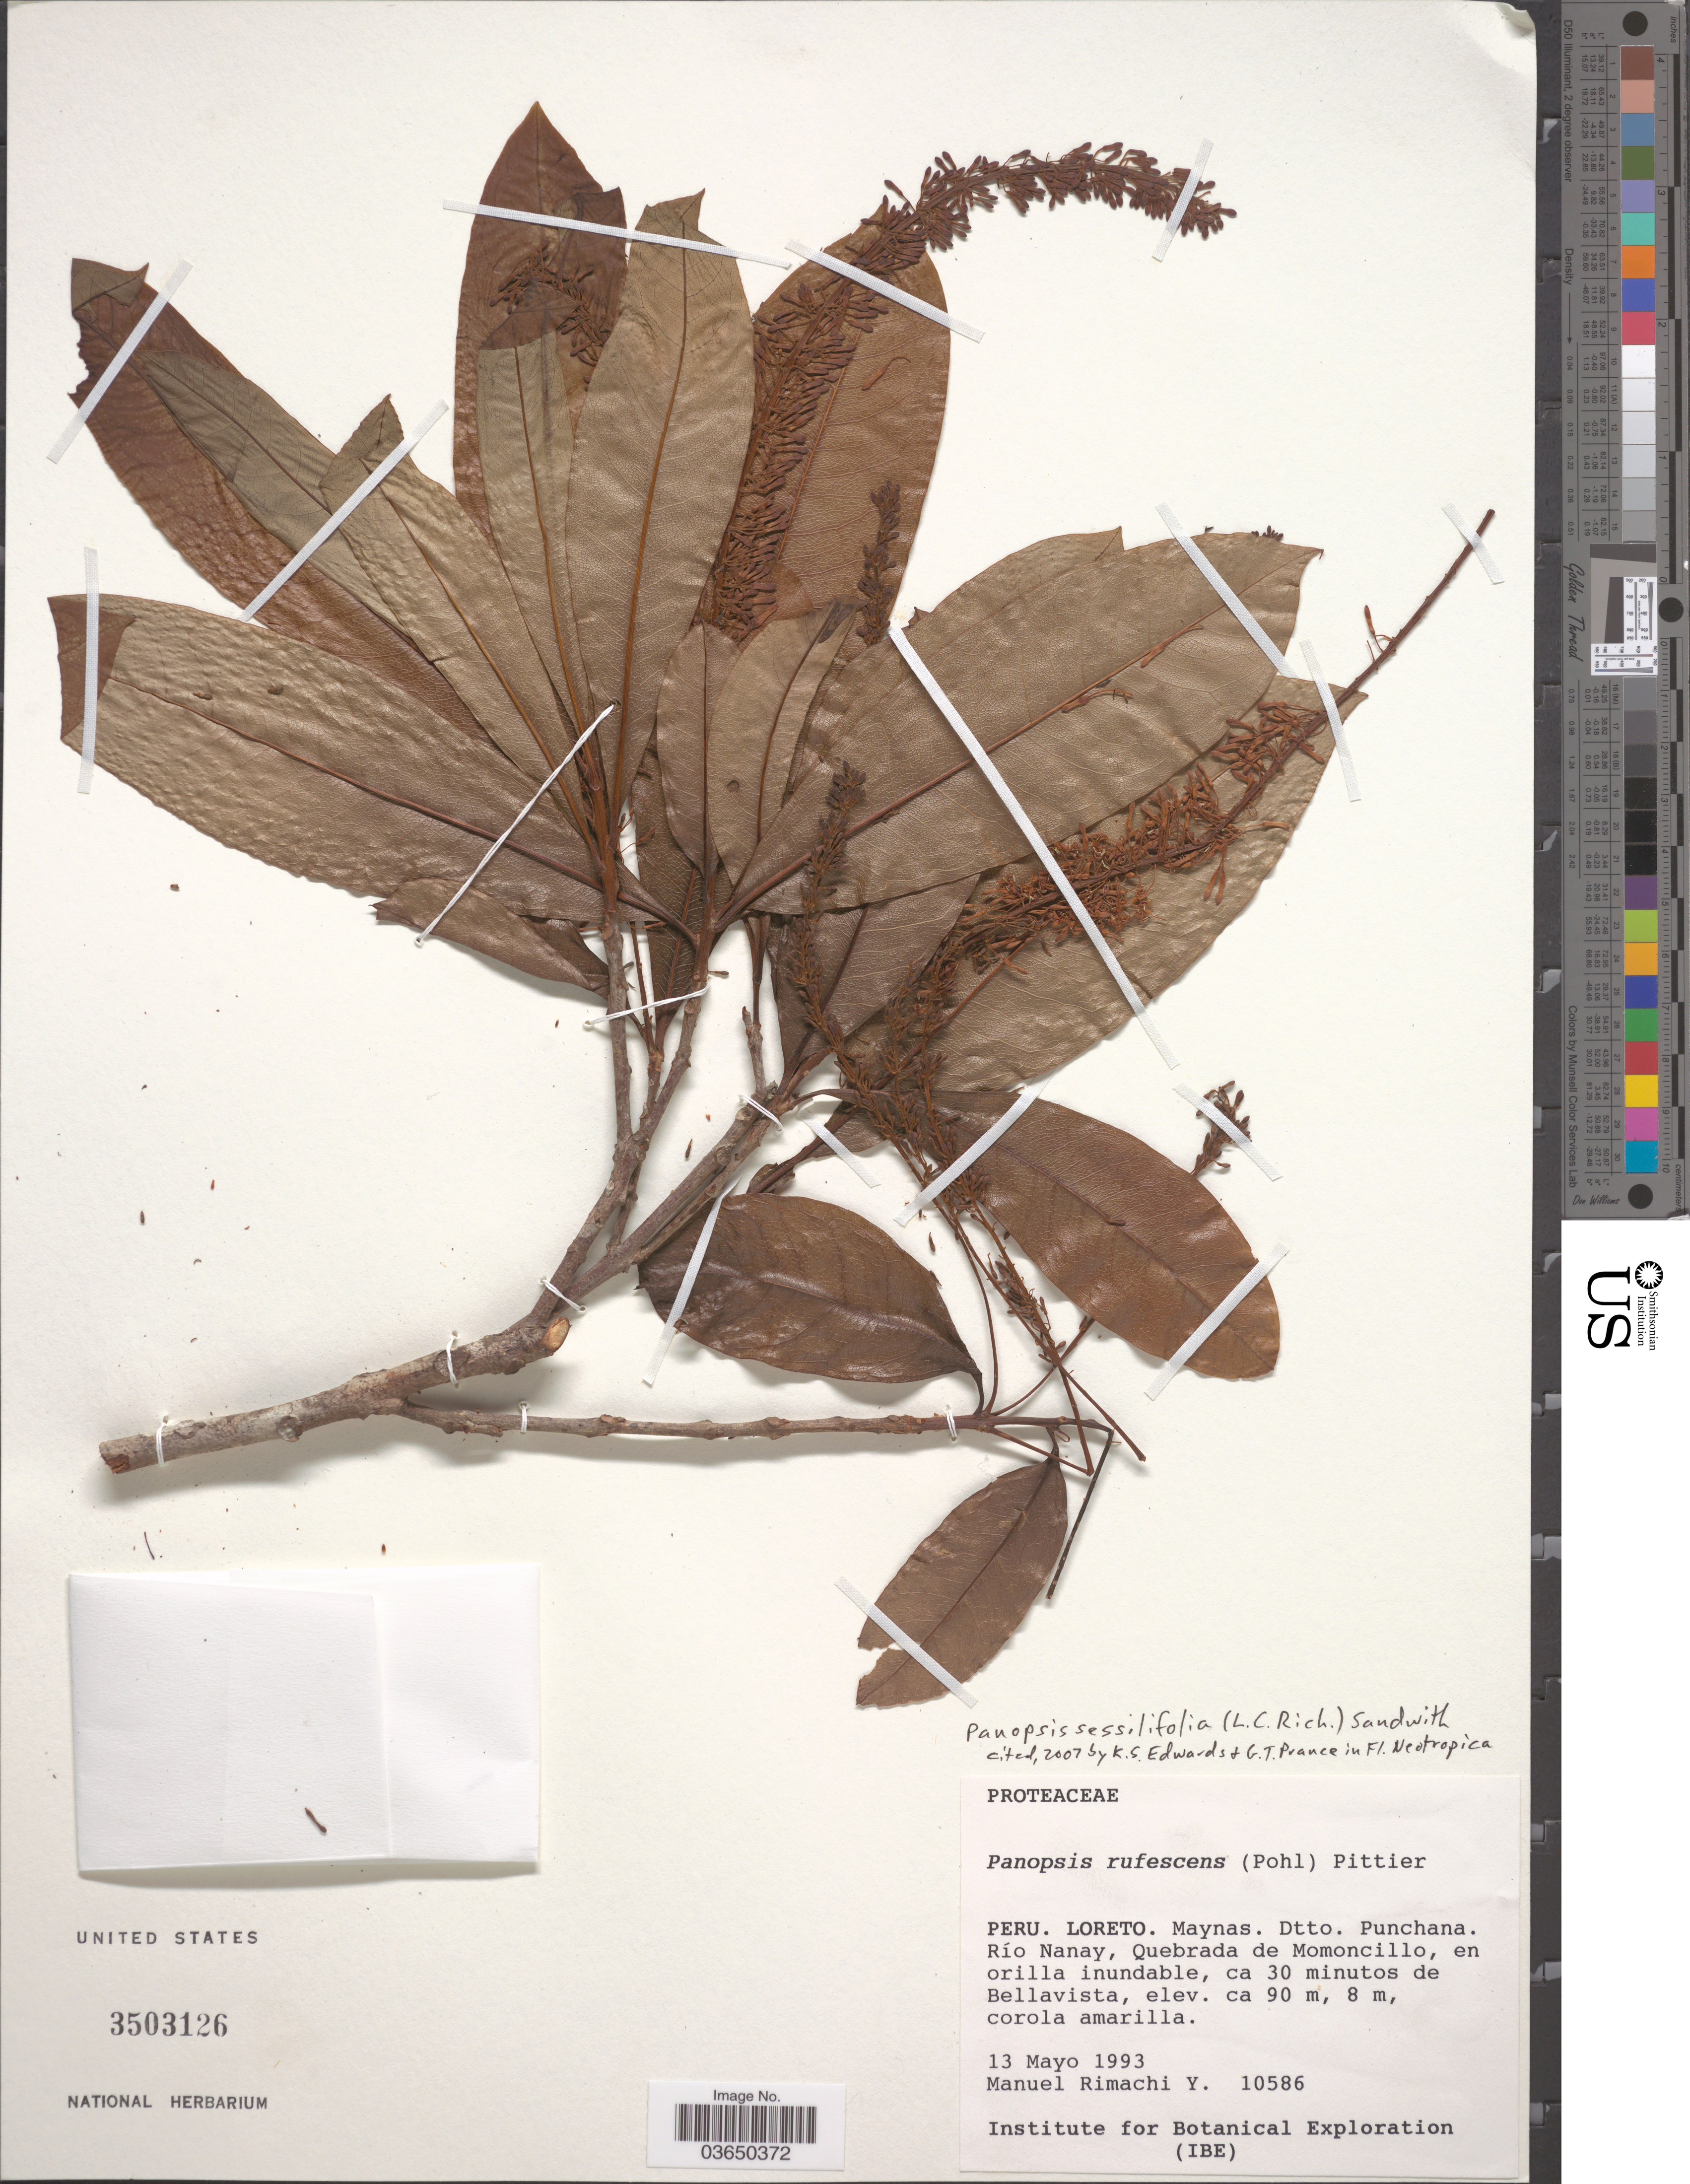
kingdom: Plantae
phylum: Tracheophyta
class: Magnoliopsida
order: Proteales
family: Proteaceae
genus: Panopsis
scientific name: Panopsis sessilifolia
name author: (Rich.) Sandwith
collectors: M. Rimachi Y.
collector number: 10586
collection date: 1993-05-13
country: Peru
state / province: Loreto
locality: Maynas. Dtto. Punchana. Río Nanay, Quebrada de Momoncillo, en orilla inundable, ca 30 minutos de Bellavista.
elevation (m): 90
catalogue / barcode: US 3503126